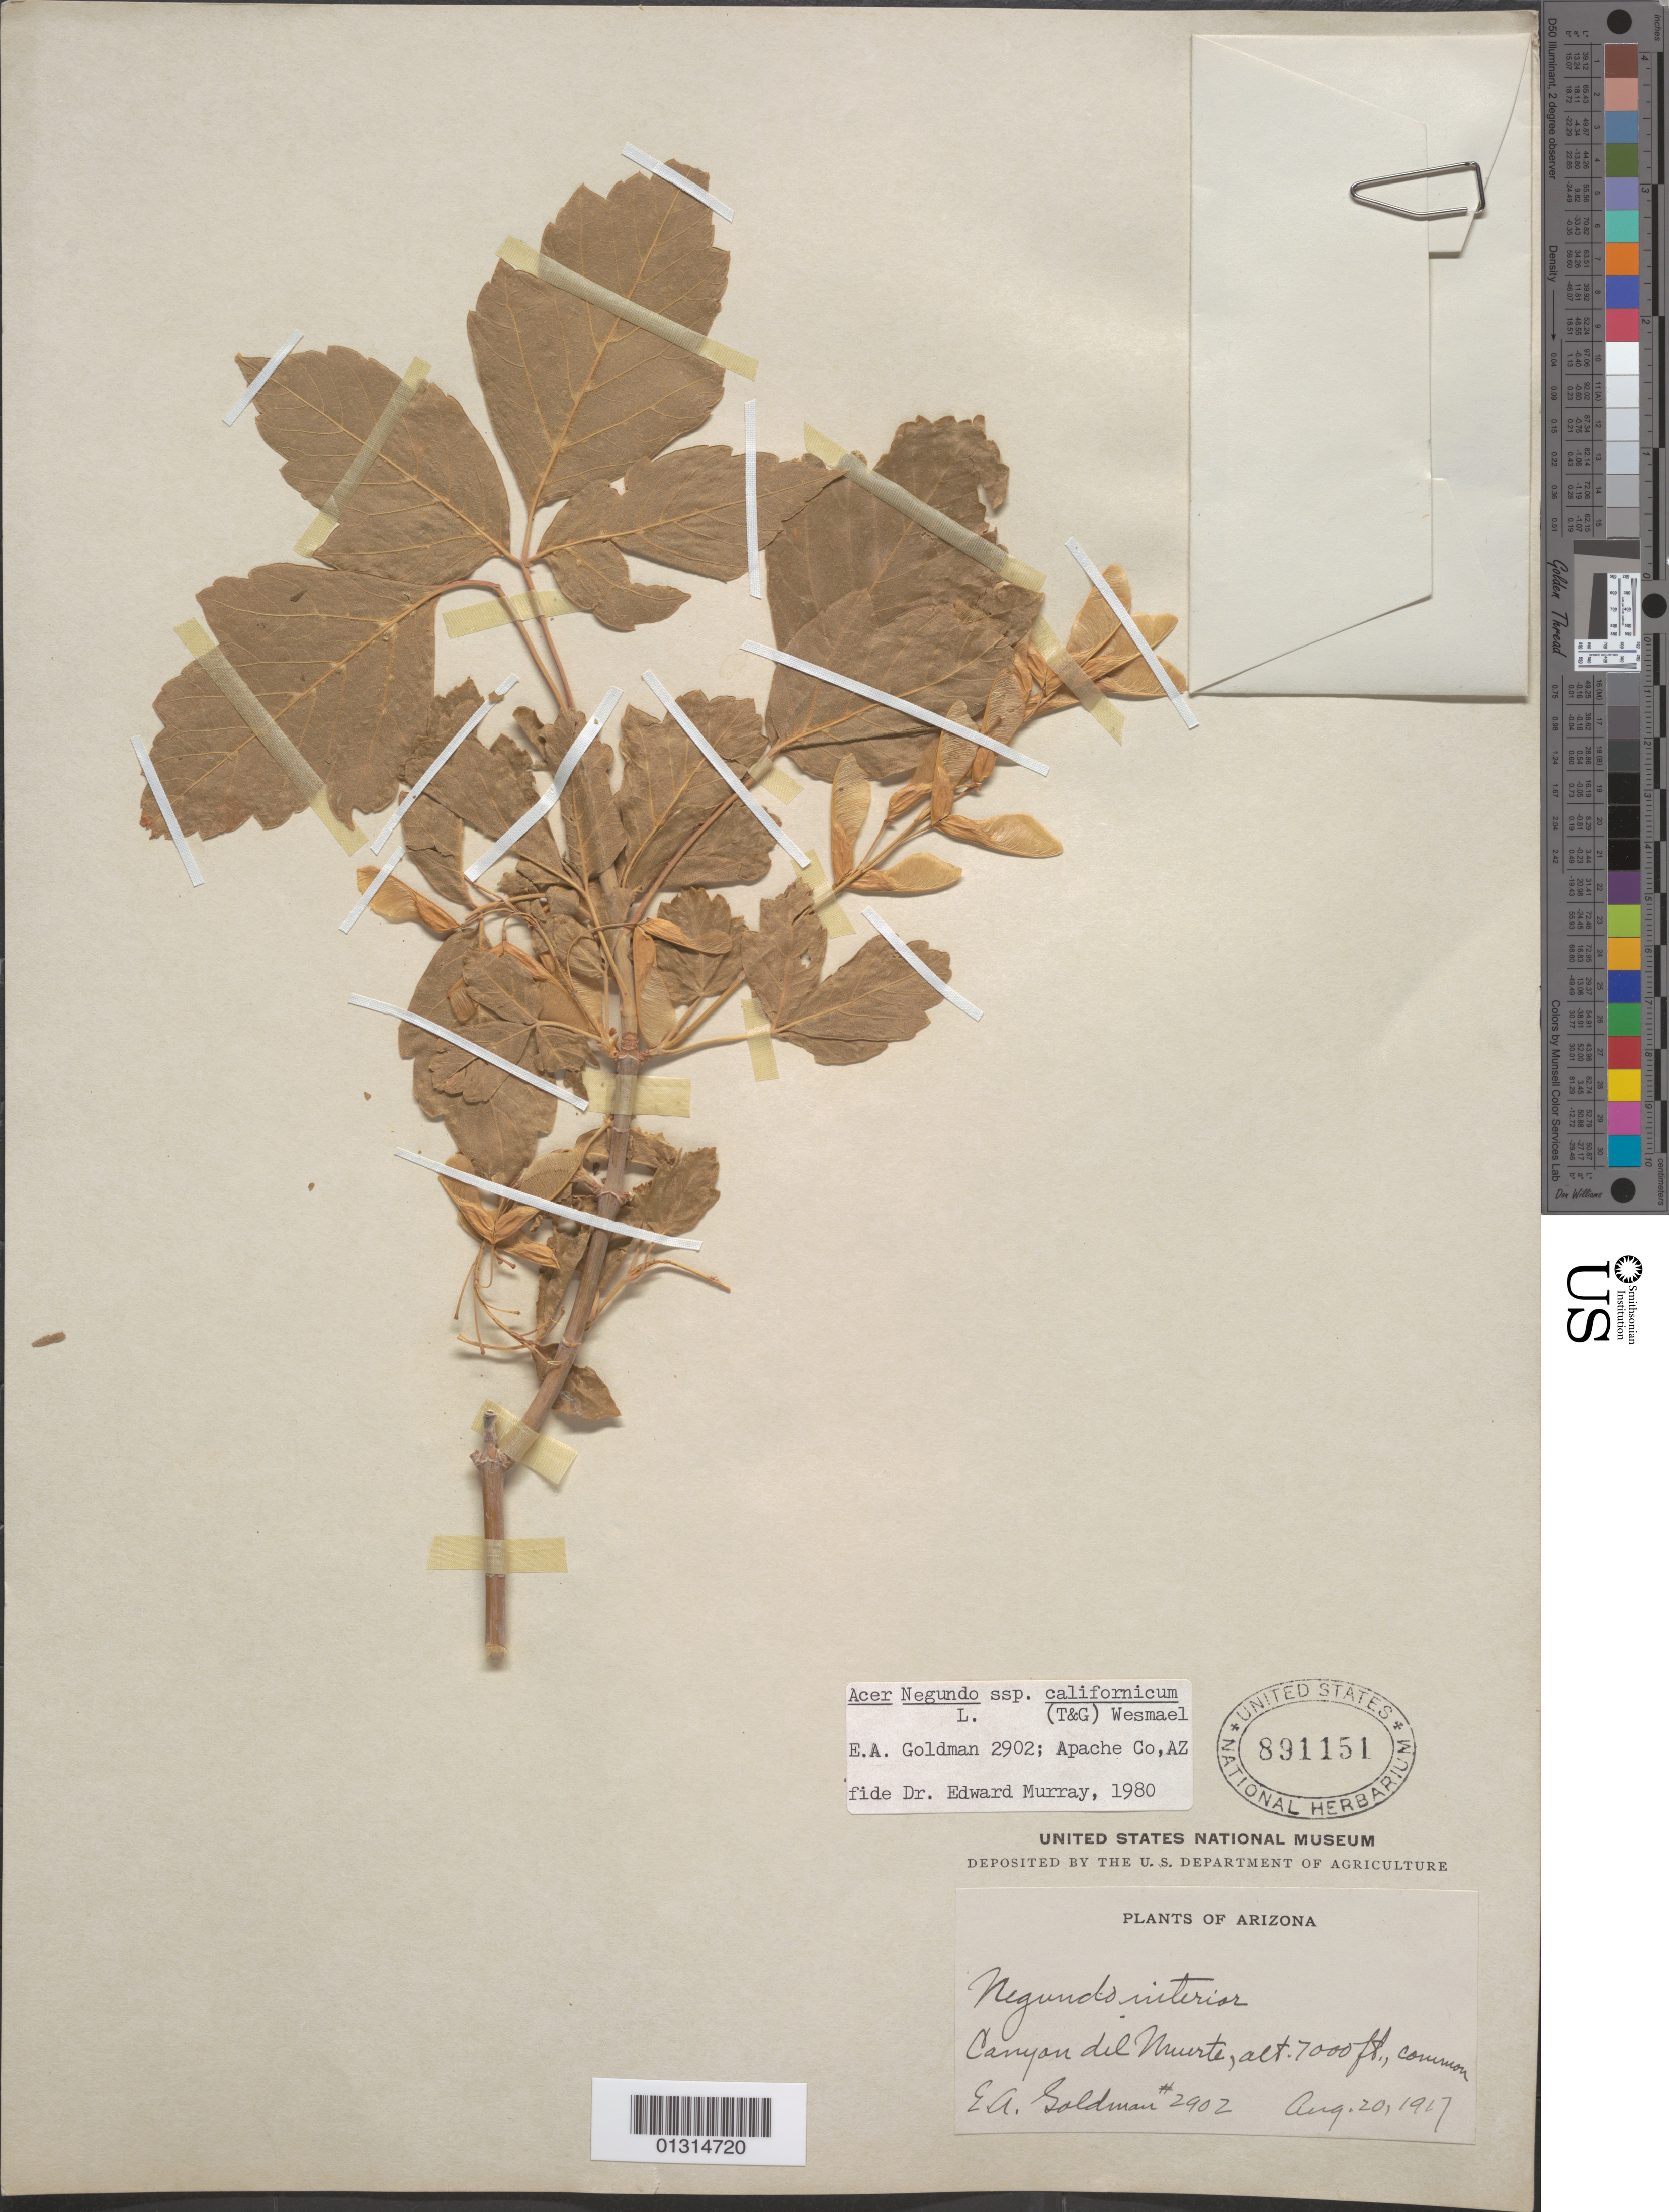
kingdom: Plantae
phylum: Tracheophyta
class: Magnoliopsida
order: Sapindales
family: Sapindaceae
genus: Acer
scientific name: Acer negundo subsp. californicum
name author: (Torr. & A. Gray) Wesm.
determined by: Murray, Edward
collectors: E. A. Goldman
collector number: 2902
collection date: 1917-08-20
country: United States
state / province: Arizona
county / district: Apache County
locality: Canyon del Muerte.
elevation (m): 2134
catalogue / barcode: US 891151